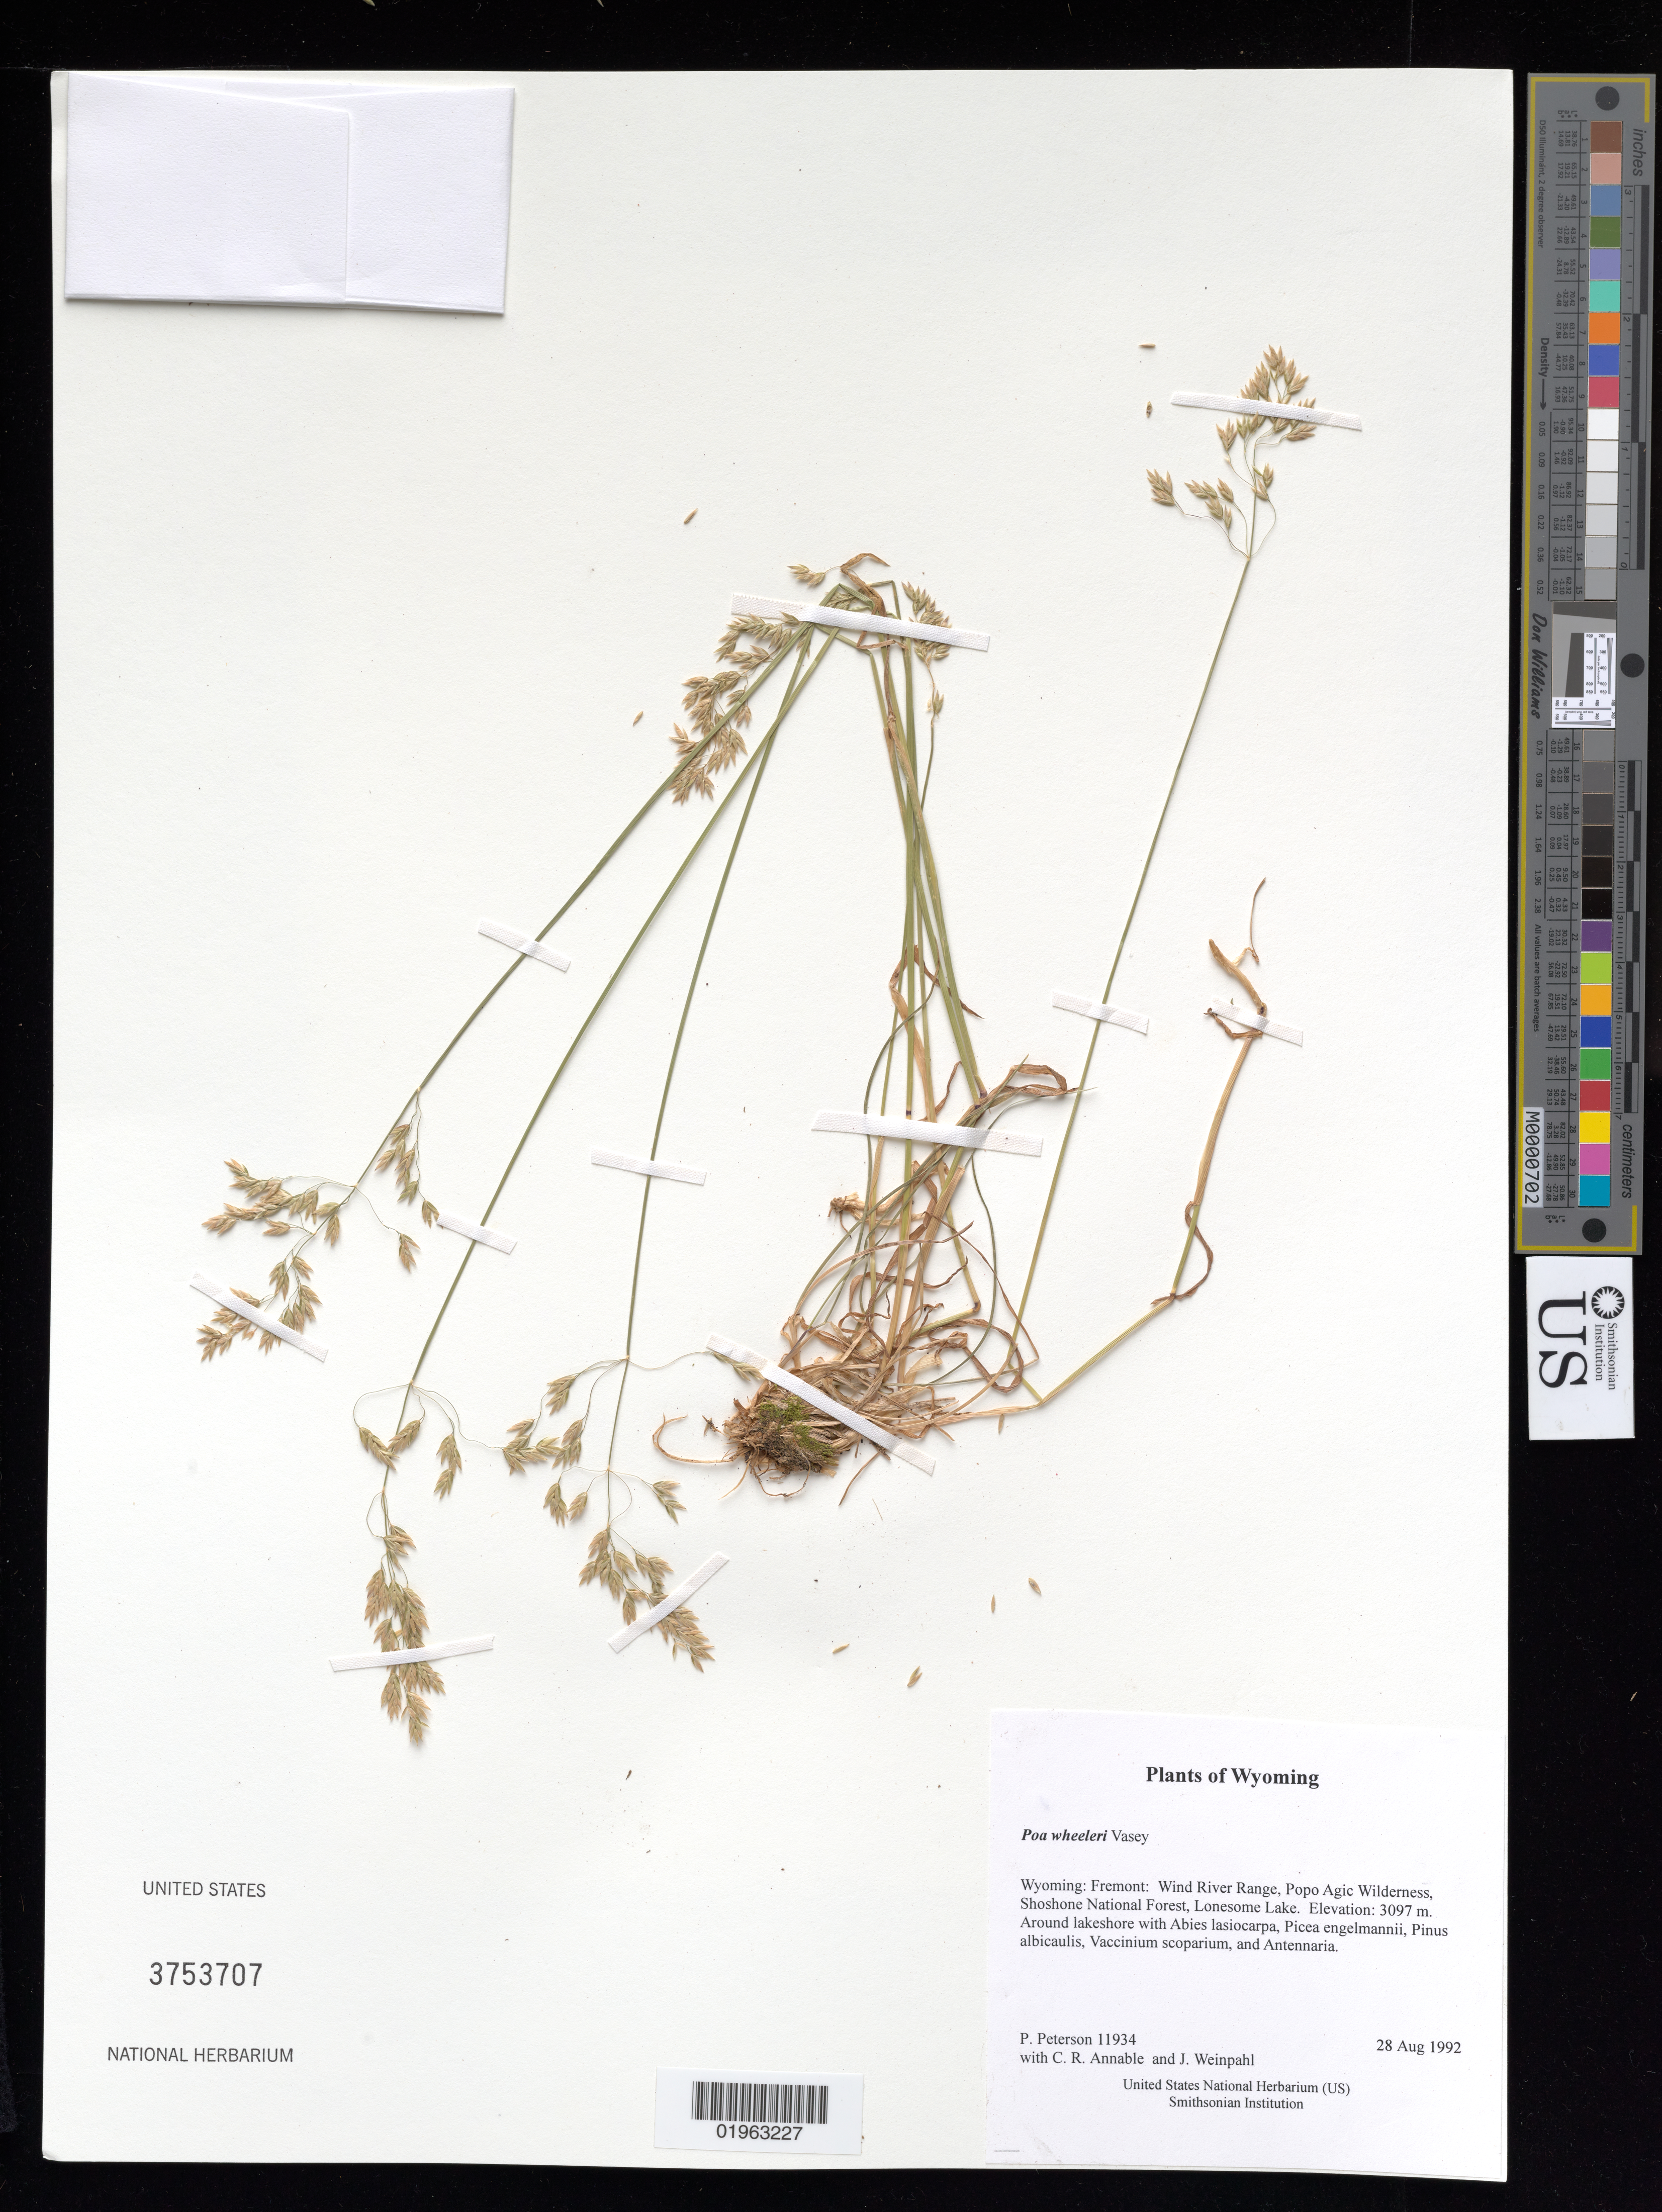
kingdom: Plantae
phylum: Tracheophyta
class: Liliopsida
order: Poales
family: Poaceae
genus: Poa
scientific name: Poa wheeleri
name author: Vasey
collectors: P. M. Peterson, C. R. Annable & J. Weinpahl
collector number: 11934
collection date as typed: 28 Aug 1992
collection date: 1992-08-28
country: United States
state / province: Wyoming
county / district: Fremont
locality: Wind River Range, Popo Agic Wilderness, Shoshone National Forest, Lonesome Lake.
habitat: Around lakeshore with Abies lasiocarpa, Picea engelmannii, Pinus albicaulis, Vaccinium scoparium, and Antennaria.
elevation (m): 3097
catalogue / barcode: US 3753707